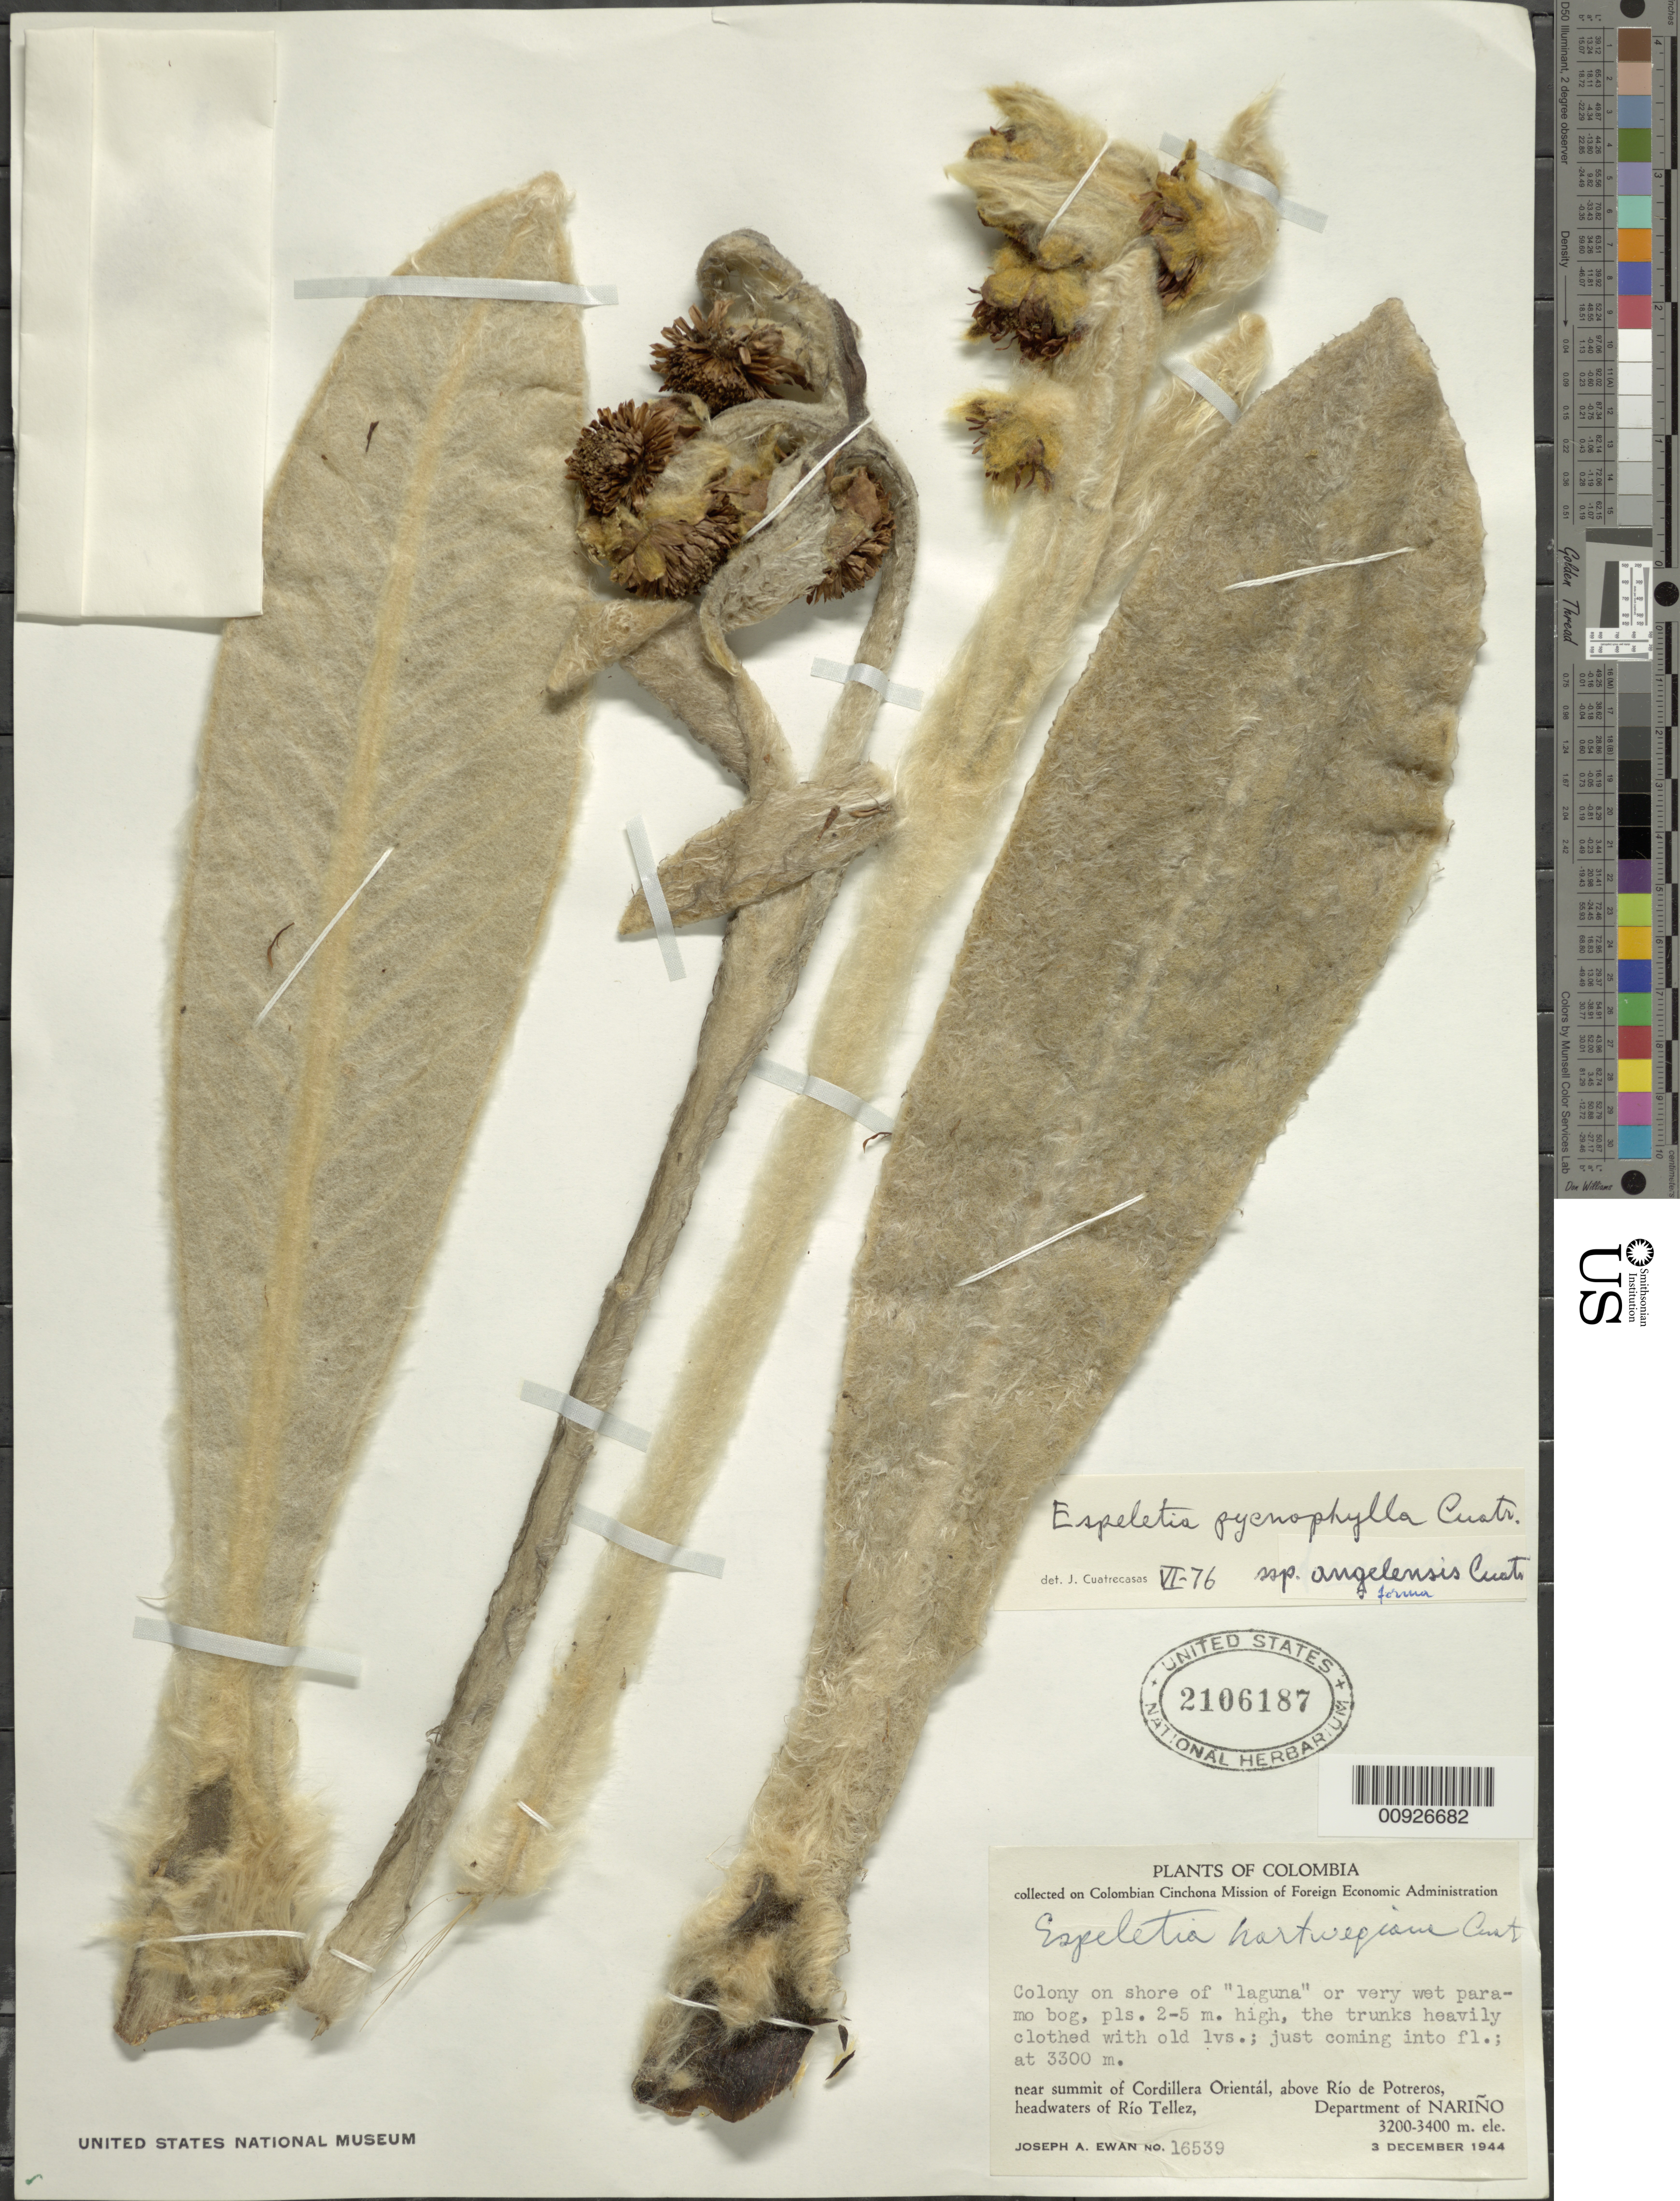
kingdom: Plantae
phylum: Tracheophyta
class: Magnoliopsida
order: Asterales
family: Asteraceae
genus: Espeletia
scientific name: Espeletia pycnophylla subsp. angelensis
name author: Cuatrec.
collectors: J. A. Ewan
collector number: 16539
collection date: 1944-12-03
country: Colombia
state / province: Nariño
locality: Near summit of Cordillera Oriental, above Río de Potreros, headwaters of Río Tellez. Close to a Laguna .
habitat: Colony on shore of "laguna" or very wet paramo bog.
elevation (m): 3300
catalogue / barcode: US 2106187